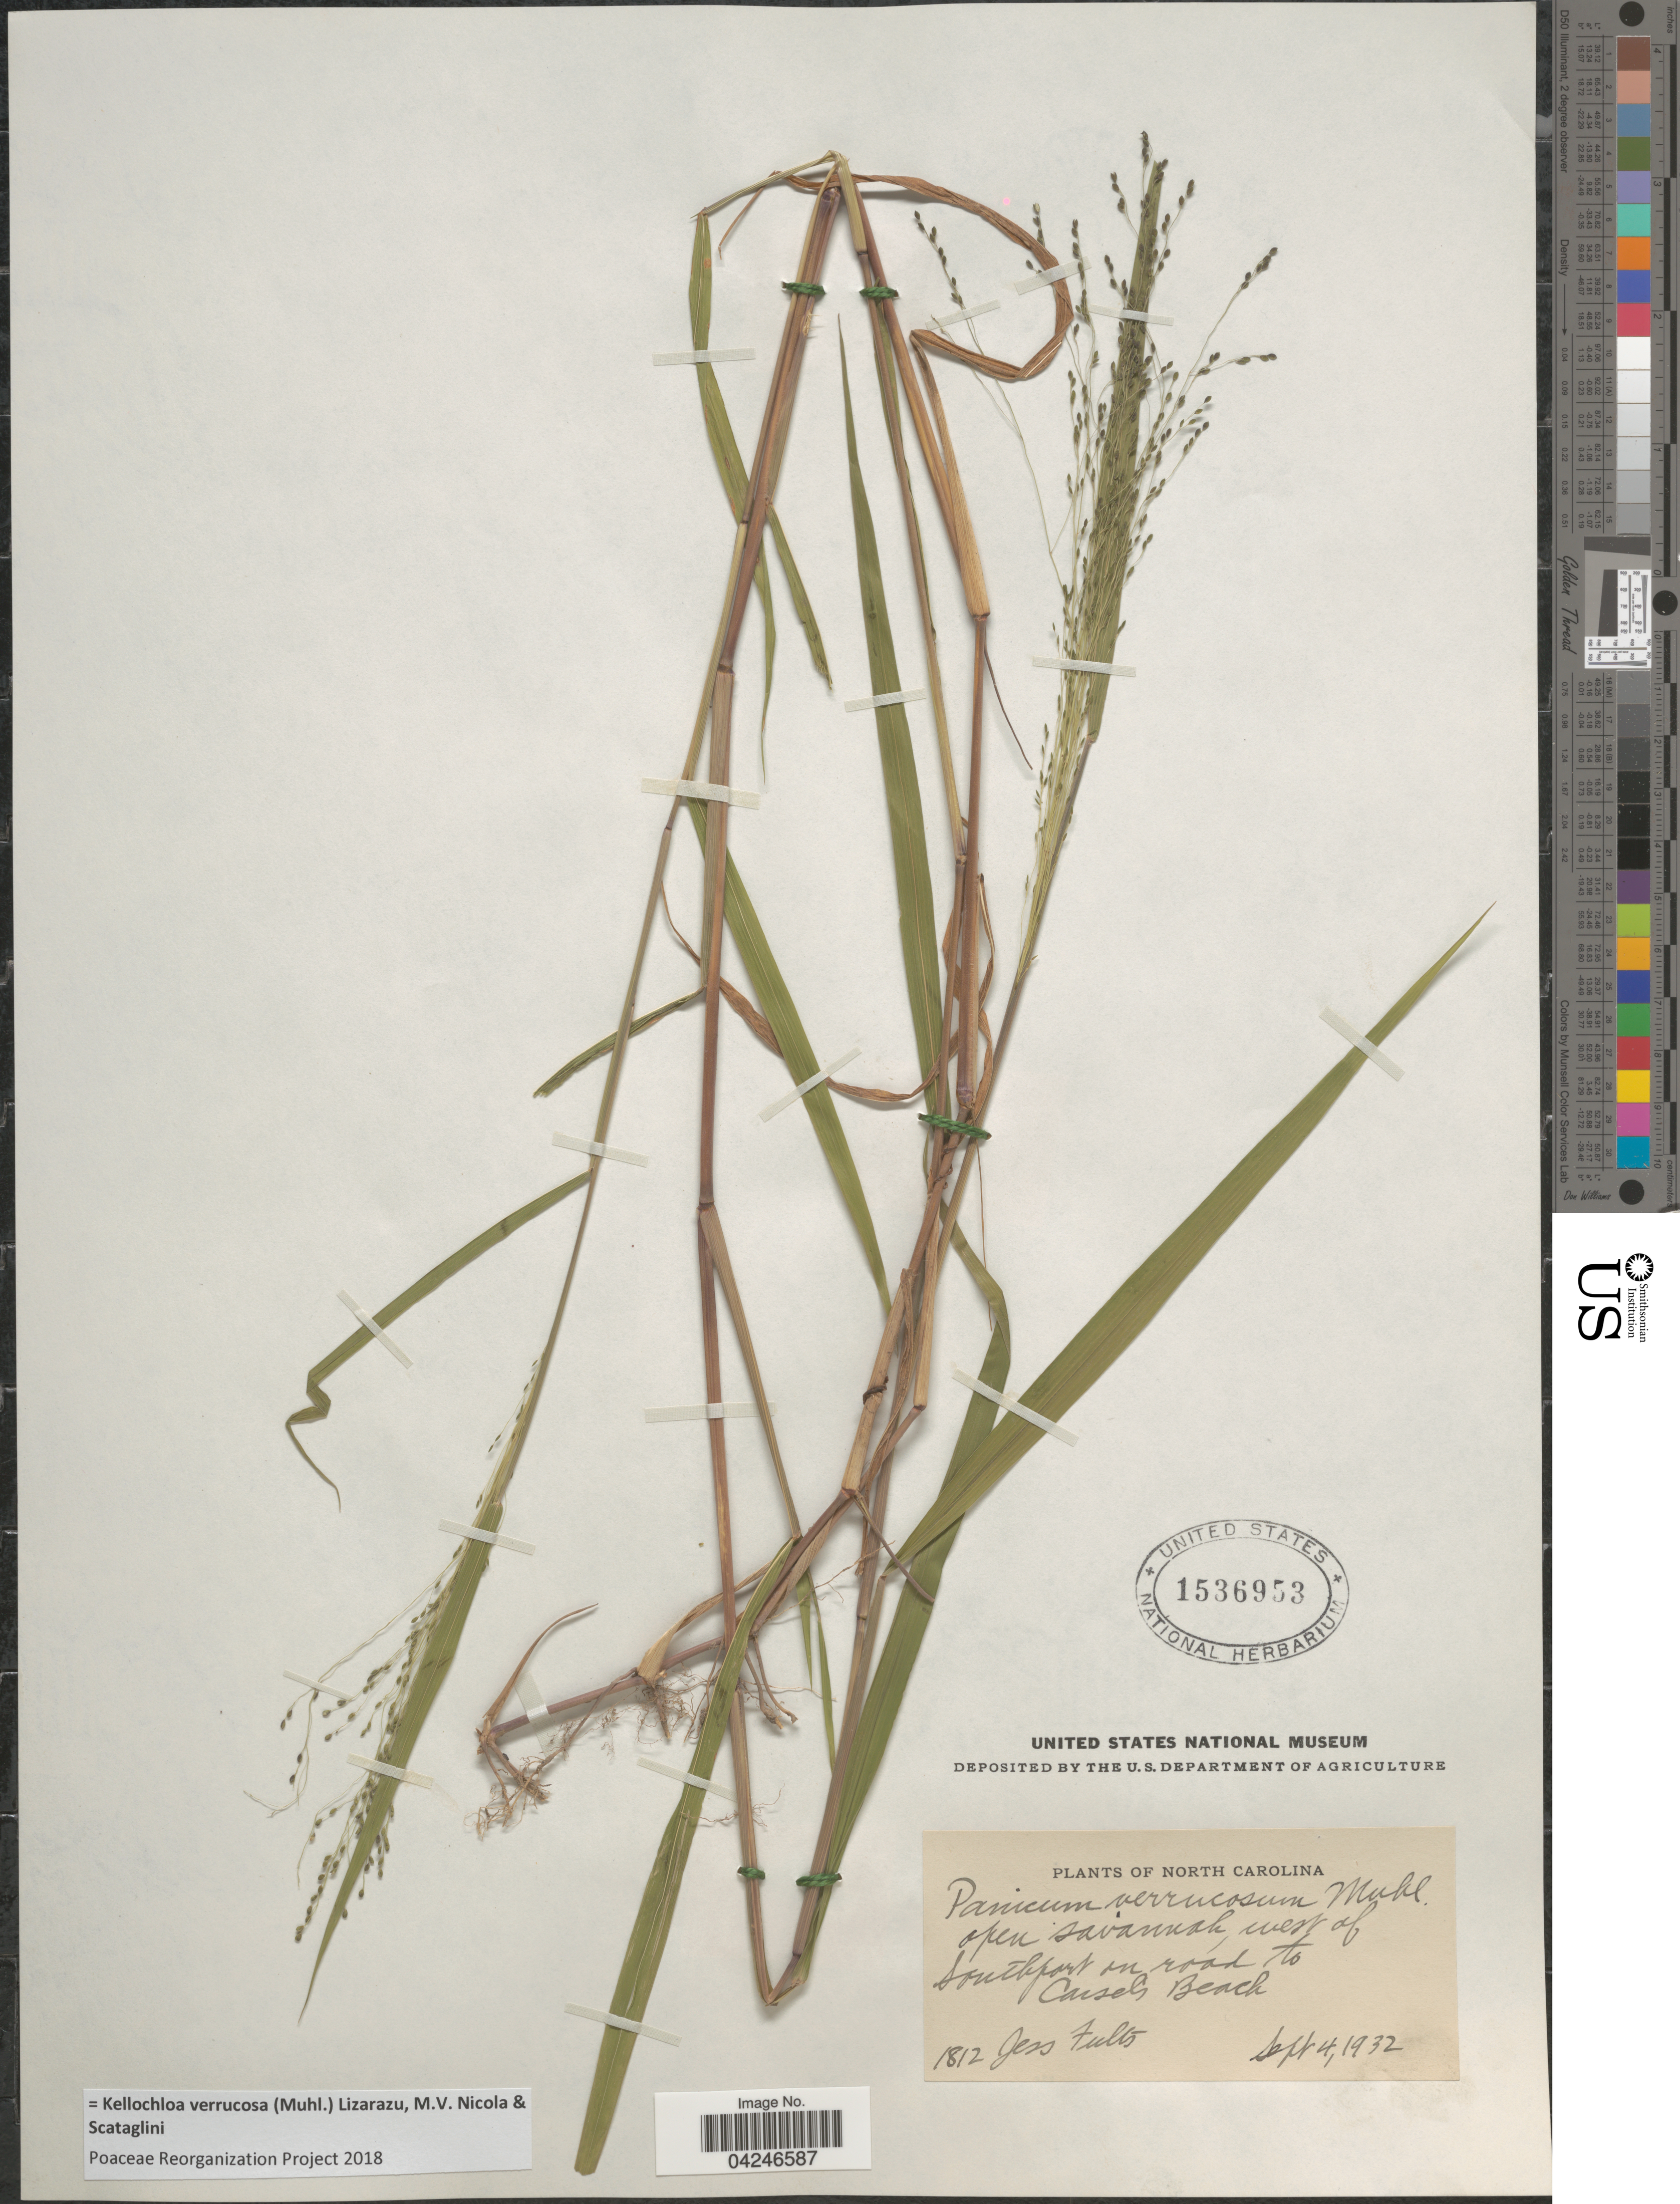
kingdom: Plantae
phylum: Tracheophyta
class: Liliopsida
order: Poales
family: Poaceae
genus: Kellochloa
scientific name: Kellochloa verrucosa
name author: (Muhl.) Lizarazu et al.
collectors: J. Fults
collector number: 1812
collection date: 1932-09-04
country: United States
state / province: North Carolina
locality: Open savannah, west of Southport on road to Carsel's Beach.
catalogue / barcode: US 1536953